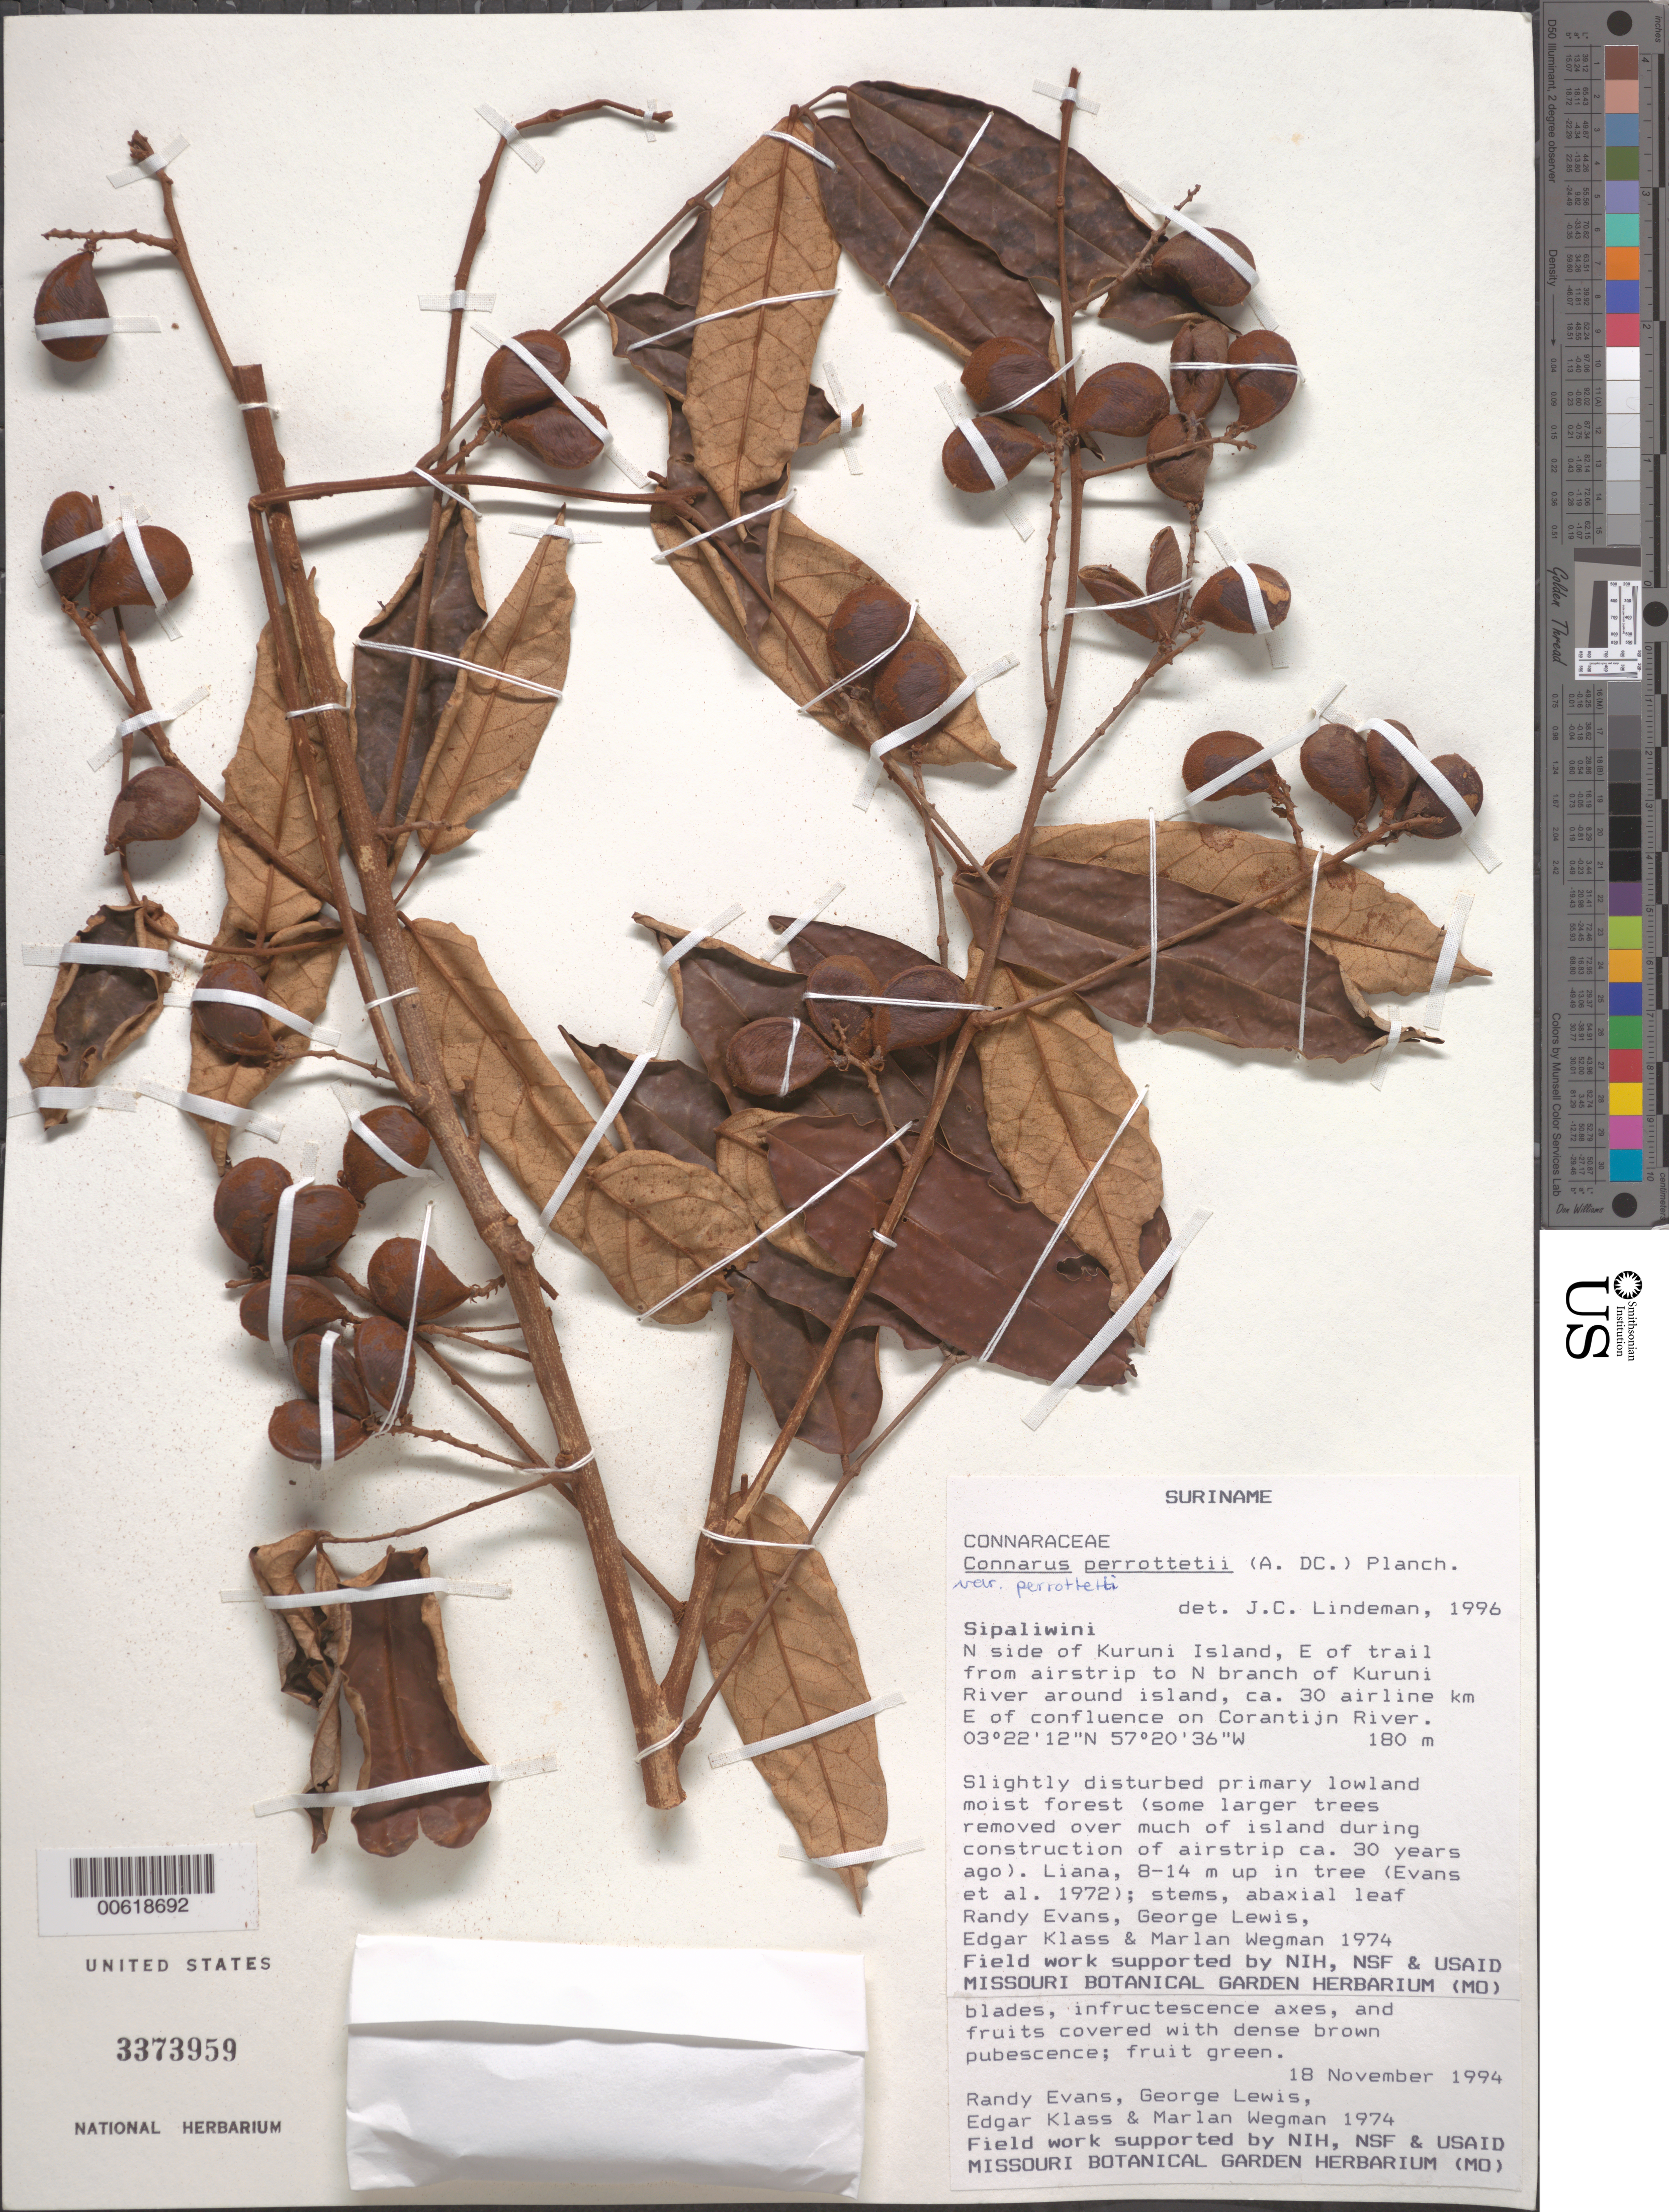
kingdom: Plantae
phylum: Tracheophyta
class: Magnoliopsida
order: Oxalidales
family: Connaraceae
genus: Connarus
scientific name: Connarus perrottetii var. perrottetii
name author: (DC.) Planch.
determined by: Lindeman, J. C.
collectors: R. Evans, G. Lewis, E. Klass & M. Wegman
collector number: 1974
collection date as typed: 18-Nov-94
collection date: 1994-11-18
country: Suriname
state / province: Sipaliwini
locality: Kuruni Island, N side, E of trail from airstrip to N branch of Kuruni R., ca 30 airline km E of confluence on Corantijn R.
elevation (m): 180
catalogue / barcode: US 3373959